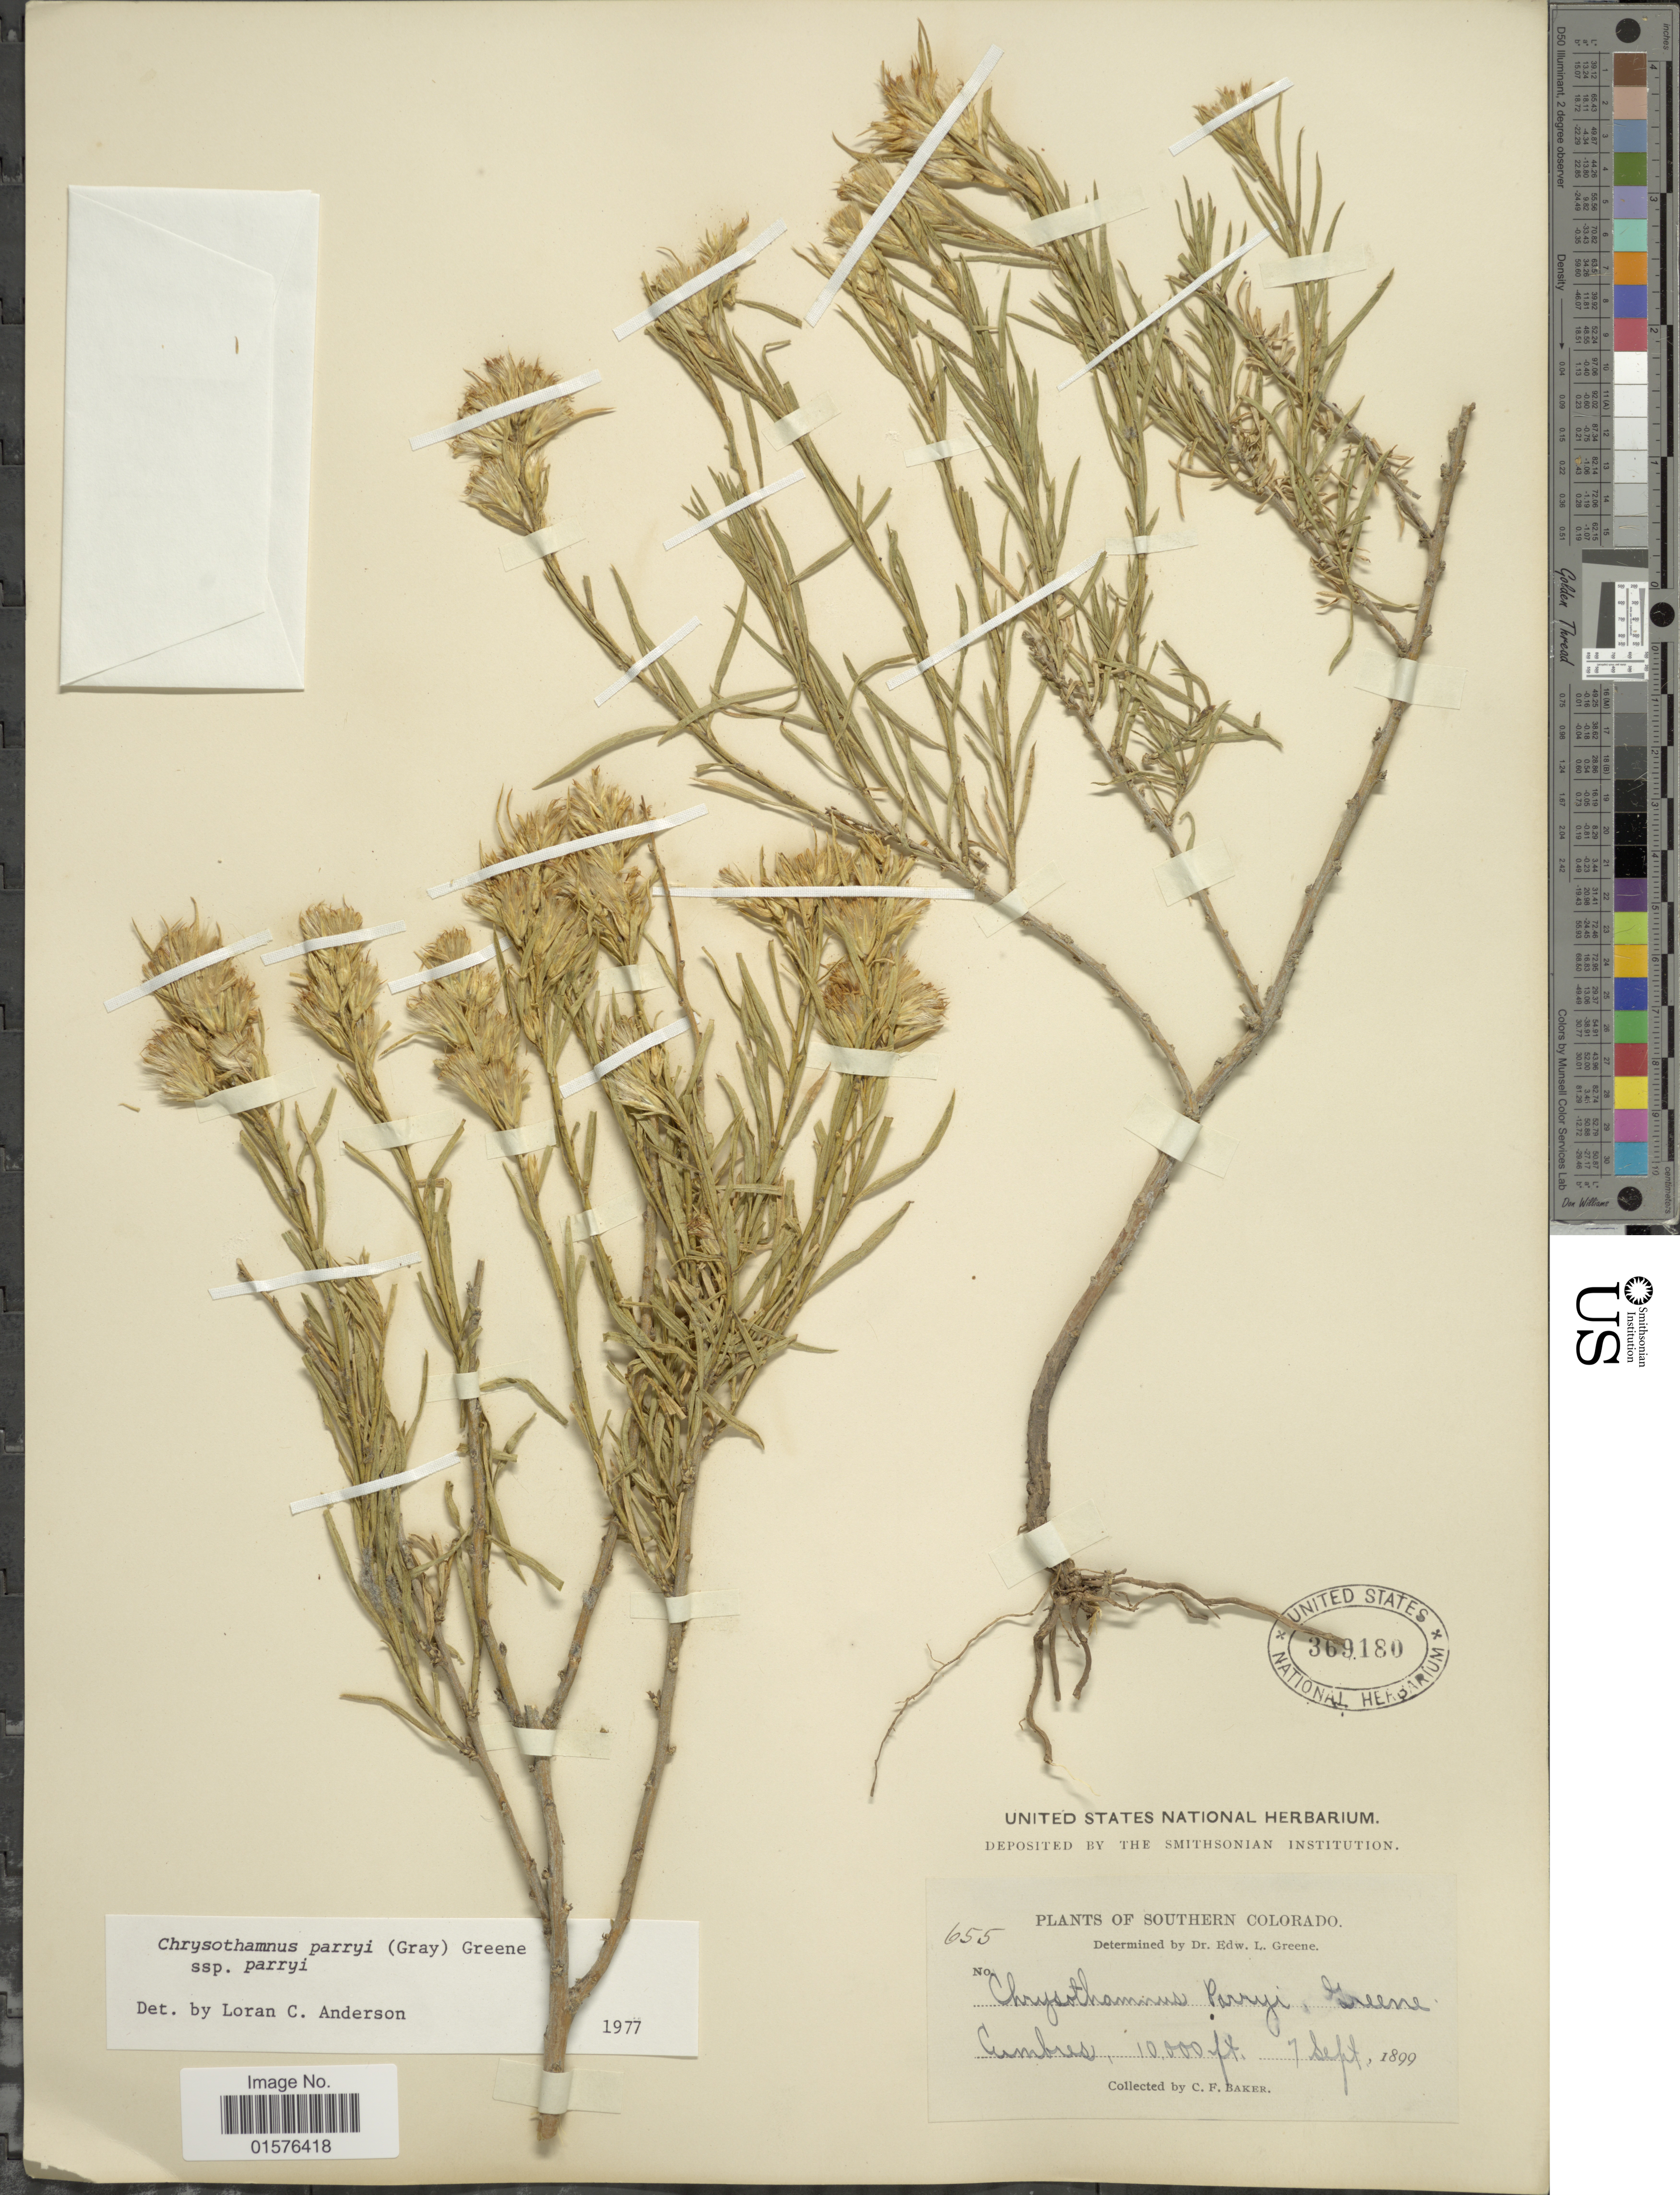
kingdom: Plantae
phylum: Tracheophyta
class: Magnoliopsida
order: Asterales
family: Asteraceae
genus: Ericameria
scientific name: Ericameria parryi var. parryi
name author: (A. Gray) G.L. Nesom & G.I. Baird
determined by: Urbatsch, Lowell E., Curator (LSU), Louisiana State University (UNITED STATES)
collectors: C. F. Baker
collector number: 655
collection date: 1899-09-07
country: United States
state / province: Colorado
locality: Southern Colorado, Cumber.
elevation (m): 3048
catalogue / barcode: US 369180